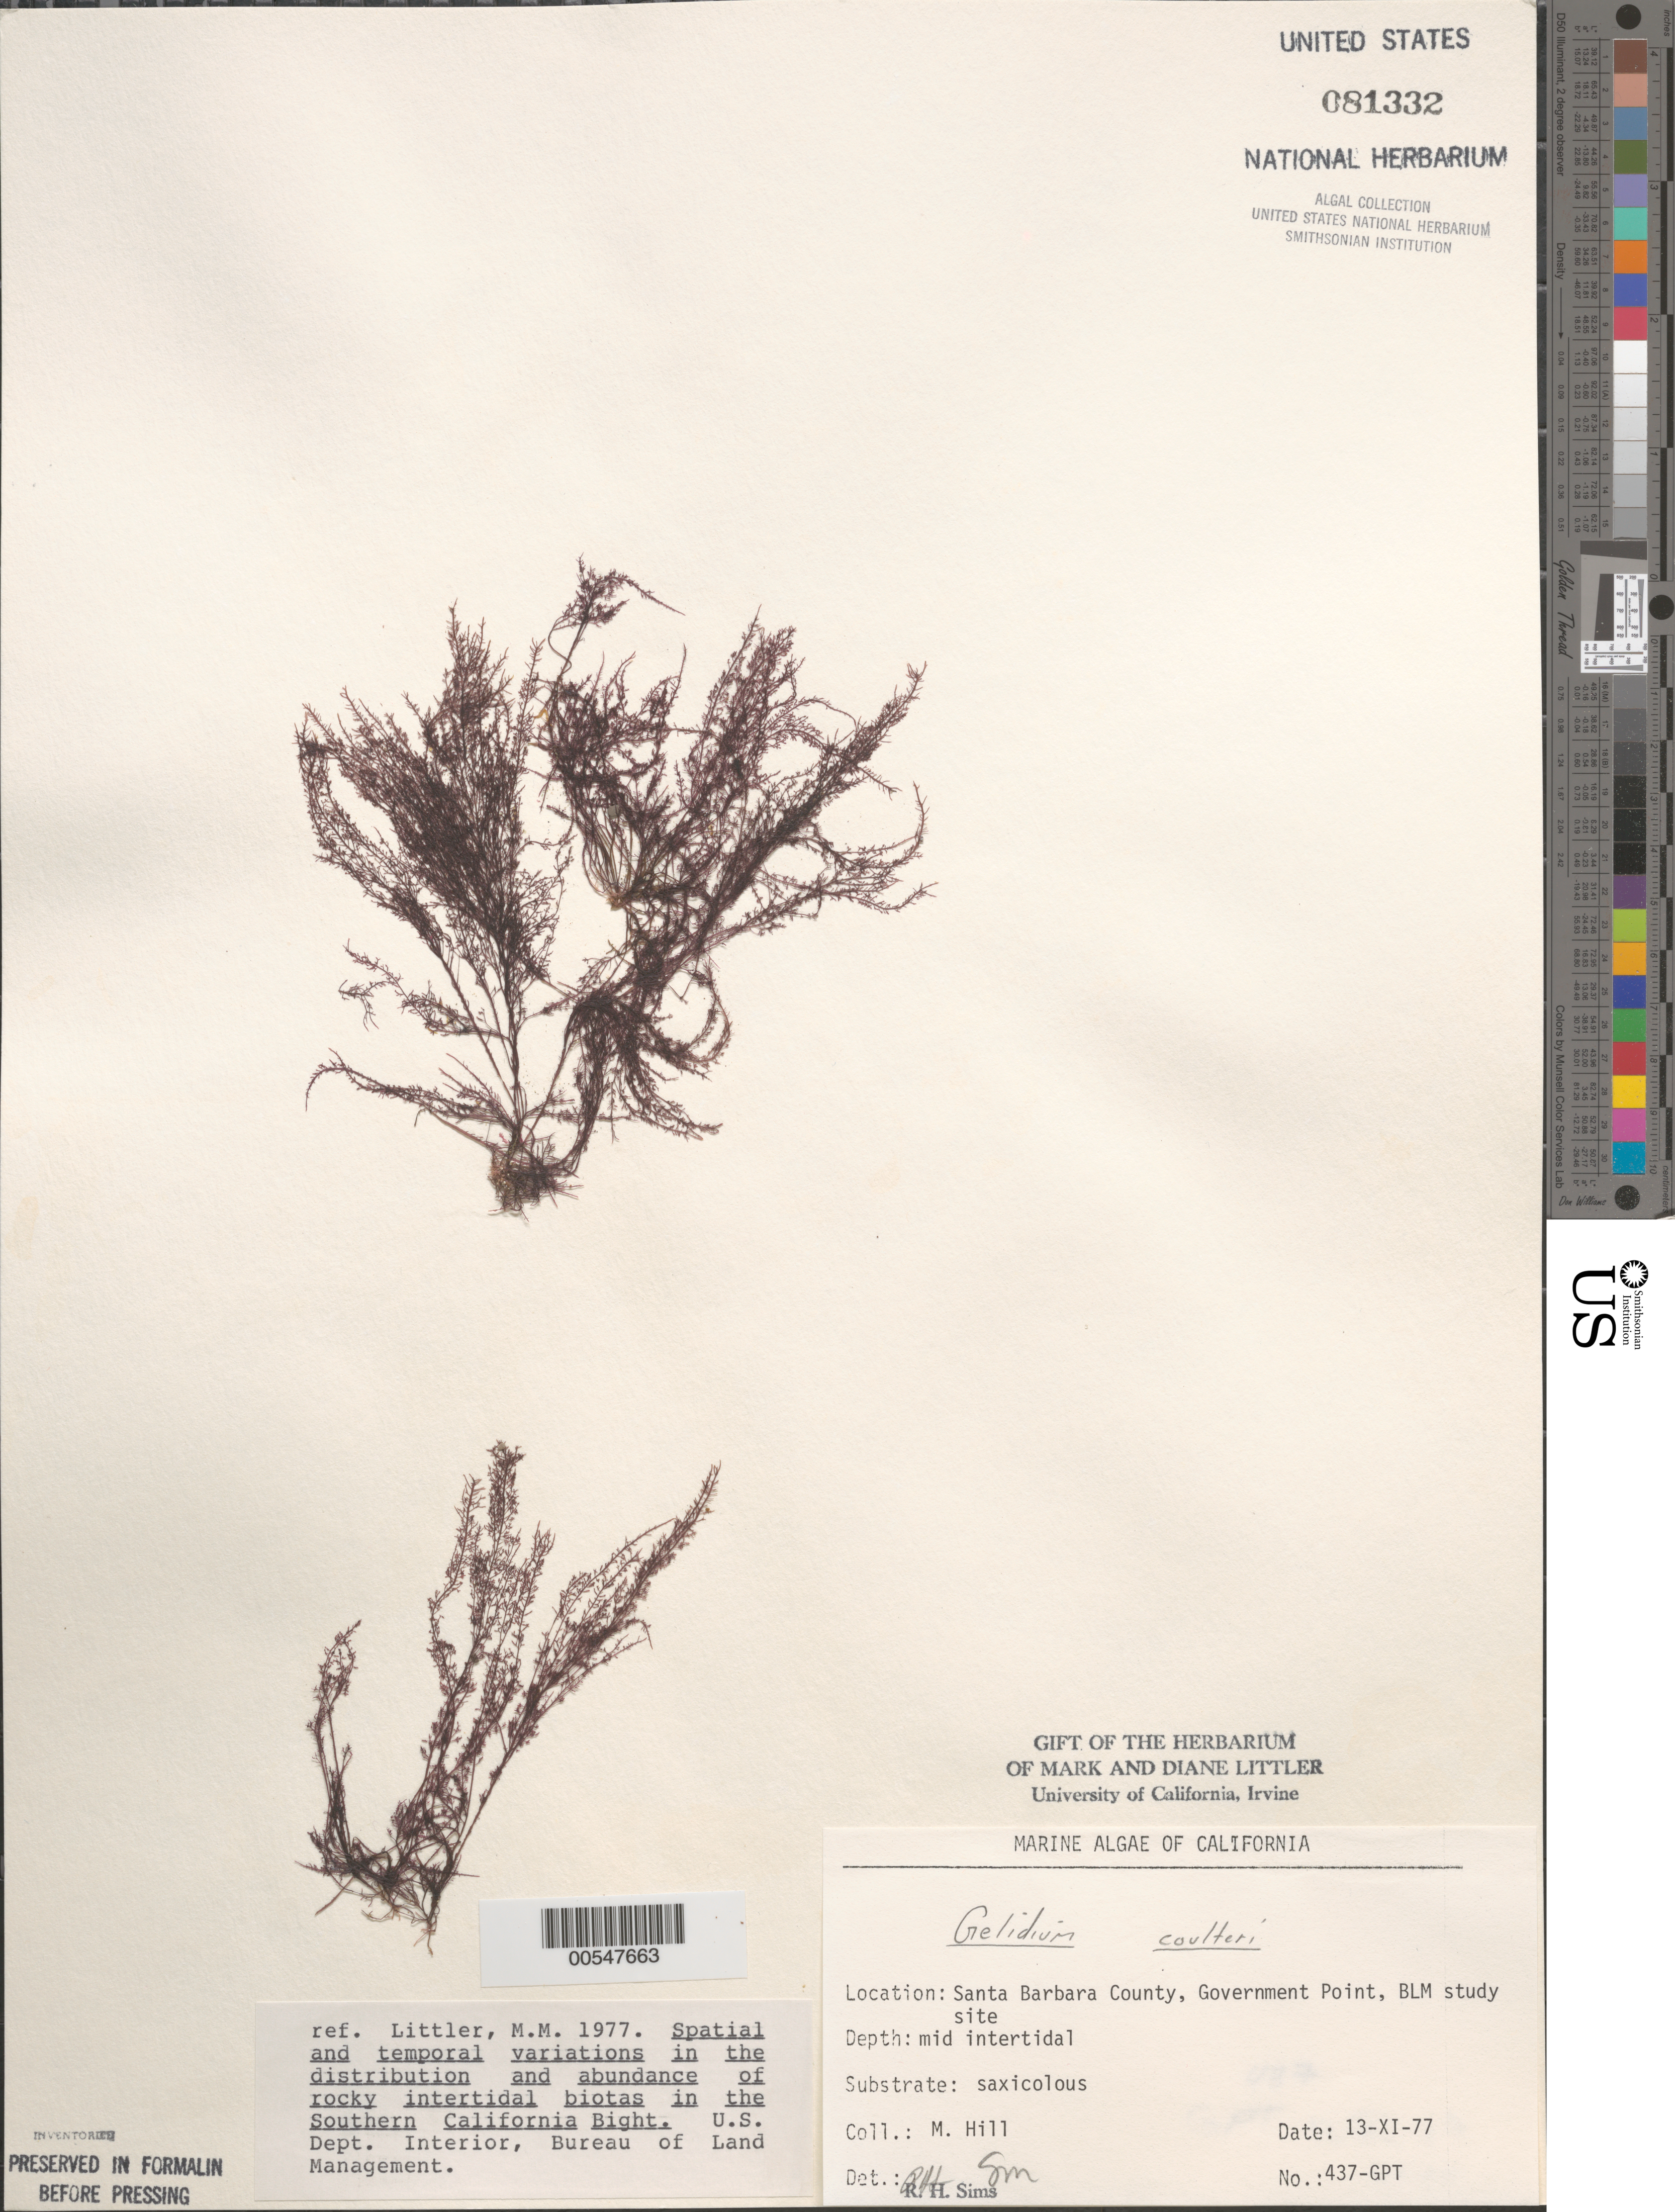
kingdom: Plantae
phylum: Rhodophyta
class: Florideophyceae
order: Gelidiales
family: Gelidiaceae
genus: Gelidium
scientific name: Gelidium coulteri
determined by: Sims, Robert H.; Murray, S. N.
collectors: M. Hill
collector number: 437-gpt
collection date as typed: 13 Nov 1977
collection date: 1977-11-13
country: United States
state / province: California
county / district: Santa Barbara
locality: Government Point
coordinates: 34 26'31"N, 120 24'06"W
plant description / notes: BLM-SOCALBIGHT Rocky Intertidal Survey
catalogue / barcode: US 81332